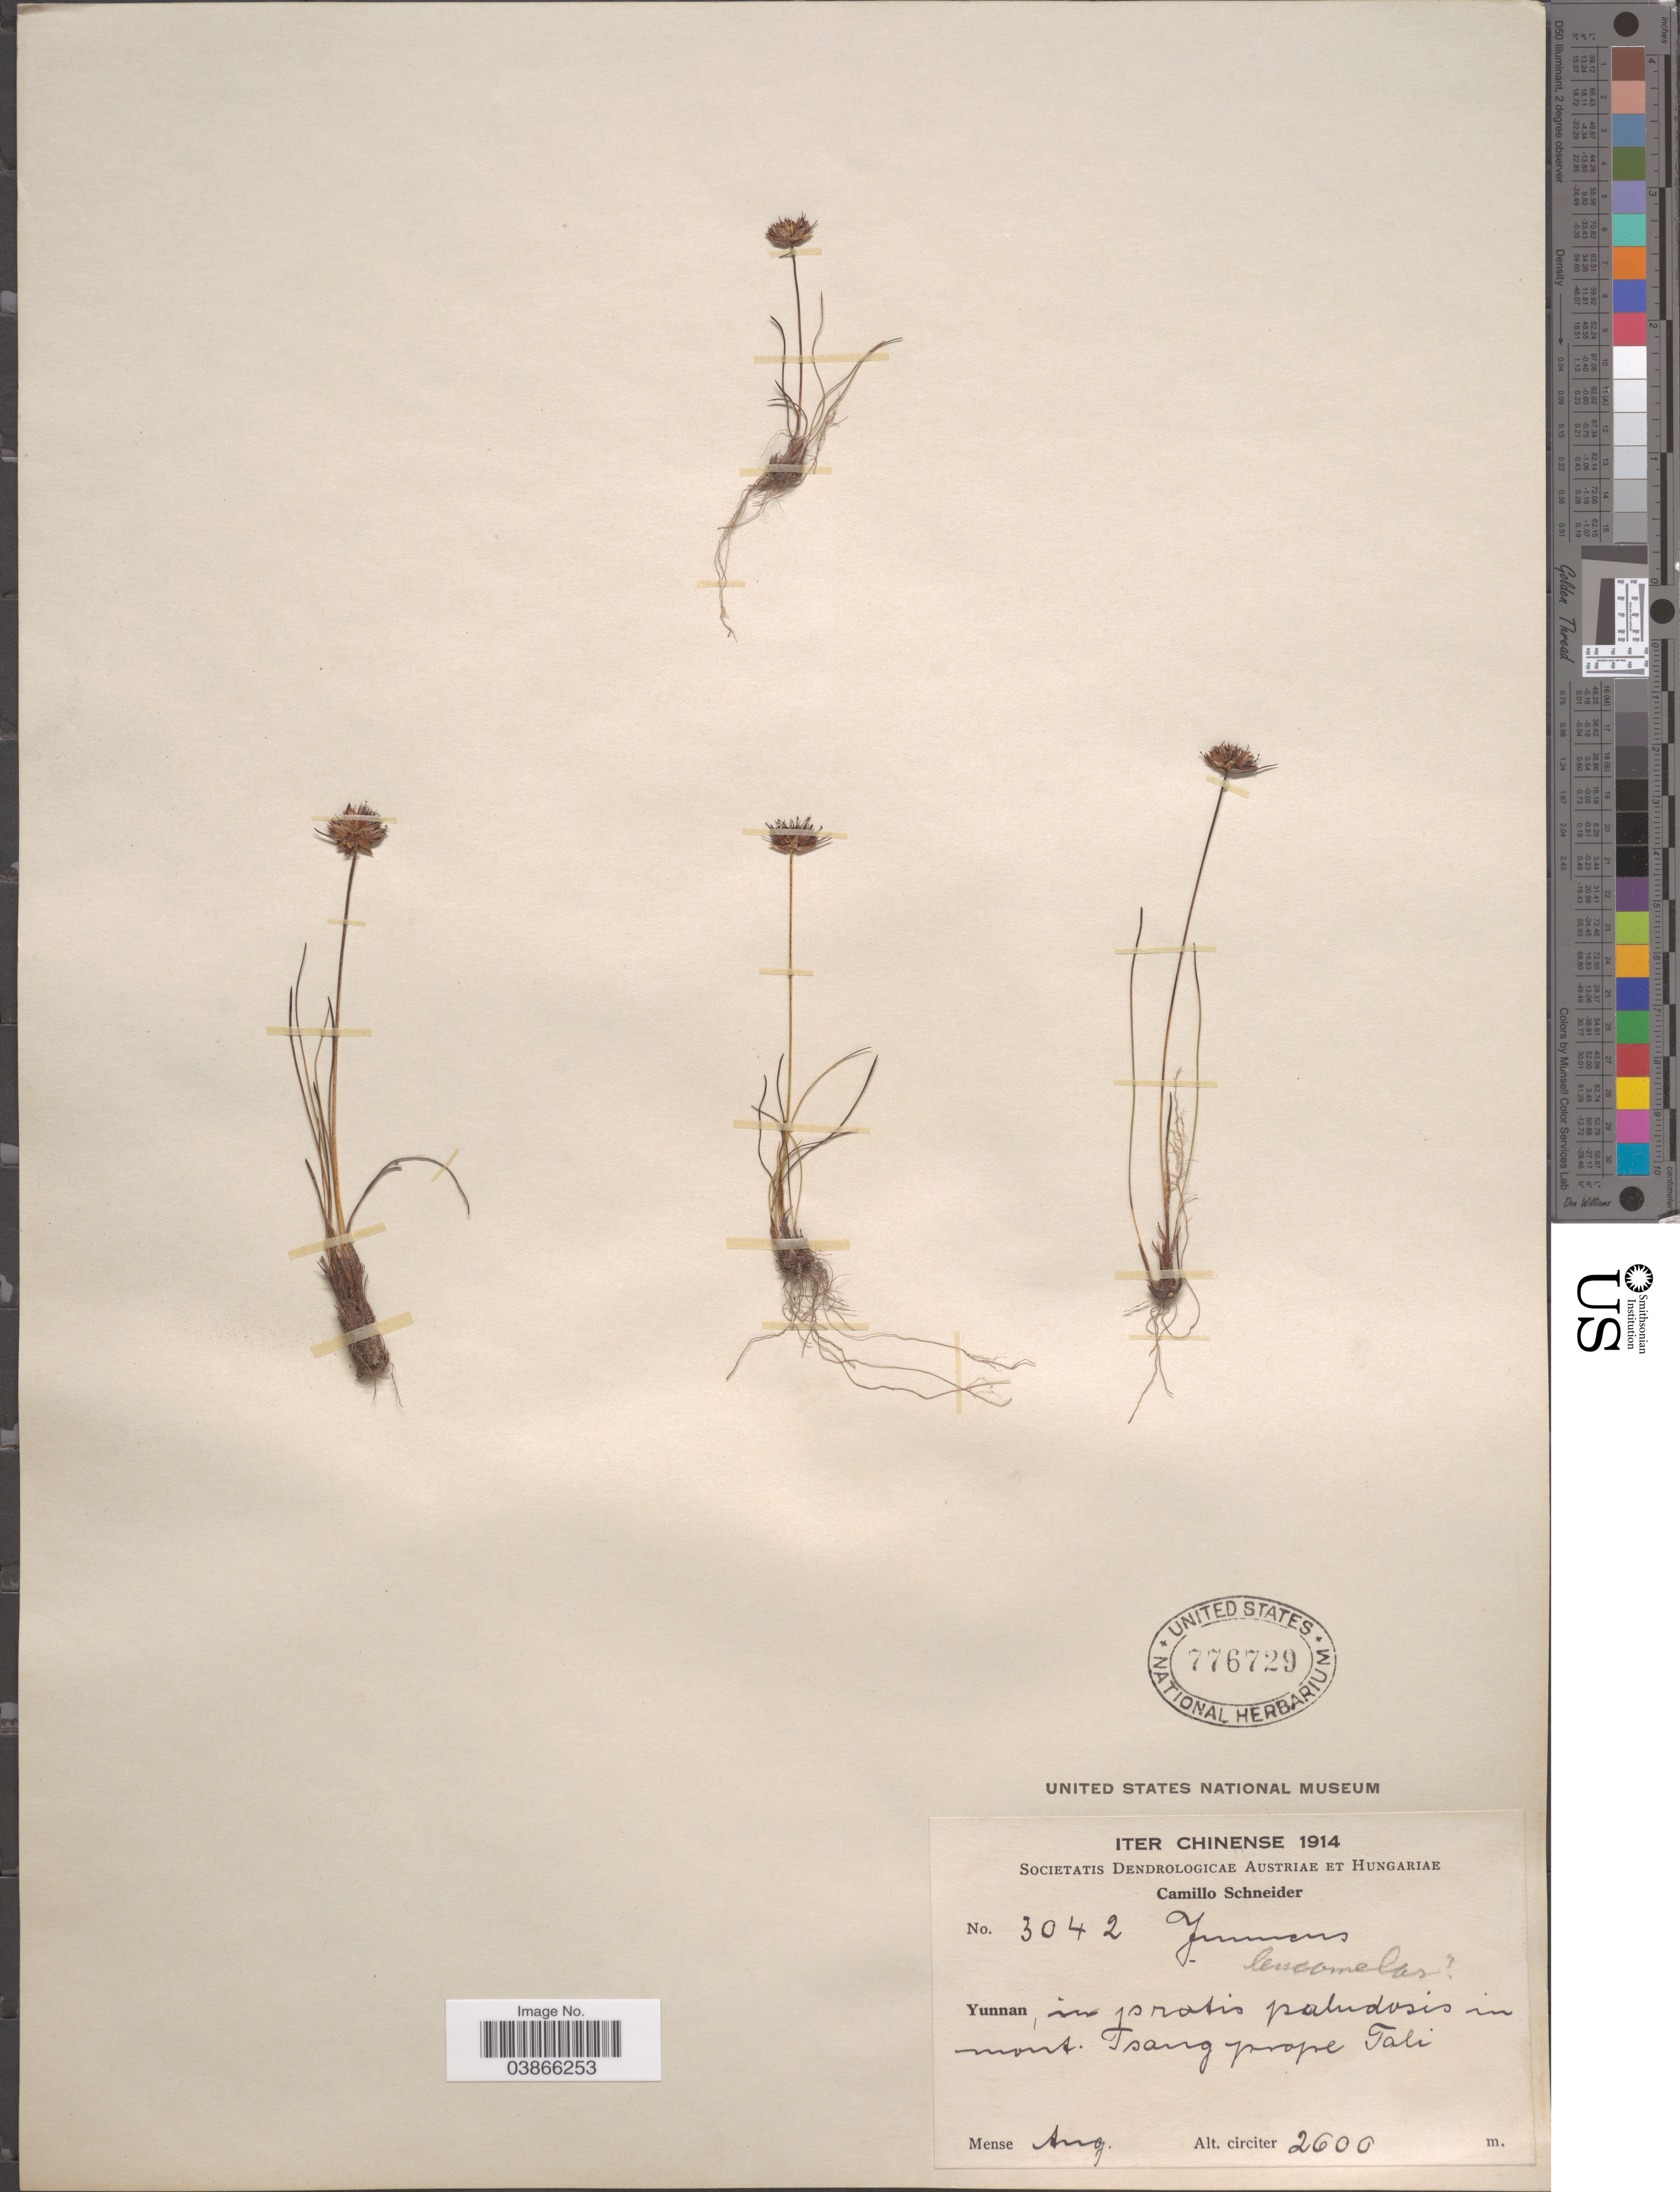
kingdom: Plantae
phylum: Tracheophyta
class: Liliopsida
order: Poales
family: Juncaceae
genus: Juncus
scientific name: Juncus leucomelas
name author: Royle ex D. Don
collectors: C. K. Schneider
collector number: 3042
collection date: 1914-08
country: China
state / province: Yunnan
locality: In pratis paludosis in mont. Tsang prope Tali.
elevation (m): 2600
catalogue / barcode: US 776729